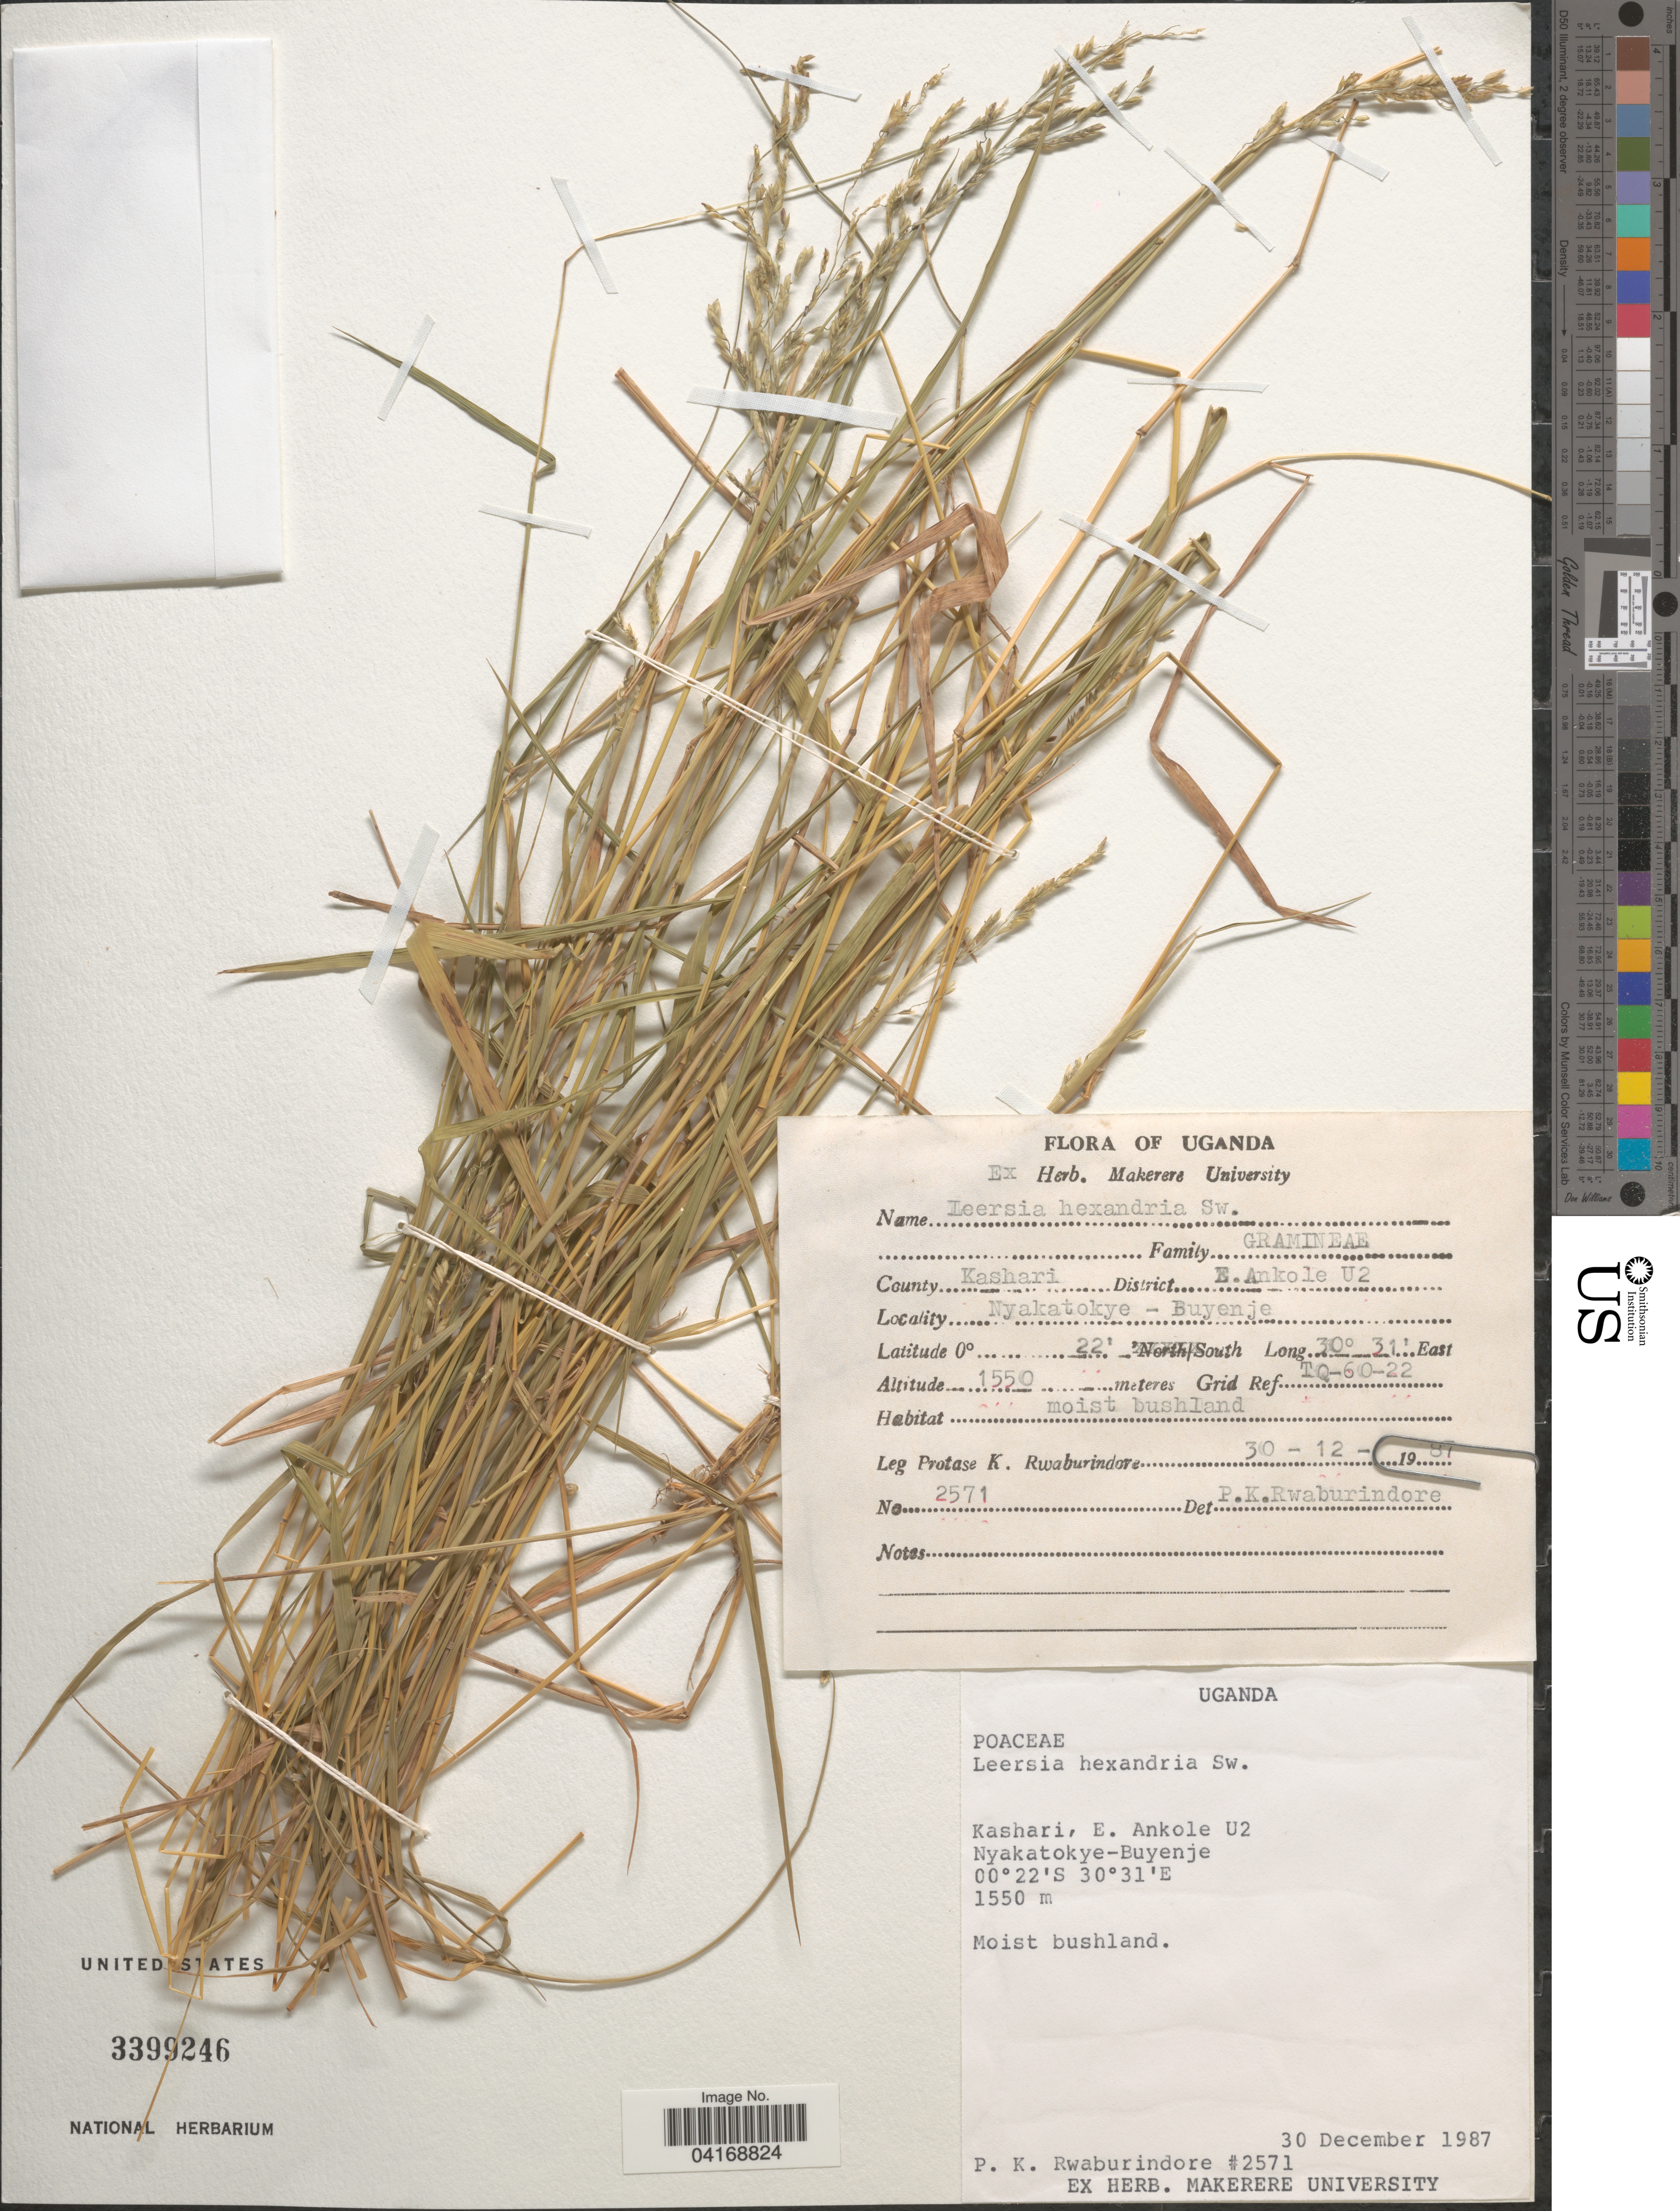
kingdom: Plantae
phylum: Tracheophyta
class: Liliopsida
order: Poales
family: Poaceae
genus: Leersia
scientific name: Leersia hexandra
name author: Sw.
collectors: P. Rwaburindore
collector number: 2571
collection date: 1987-12-30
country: Uganda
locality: Kashari, E. Ankole U2. Nyakatokye-Buyenje. Grid Ref. TQ-60-22.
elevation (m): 1550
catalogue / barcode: US 3399246